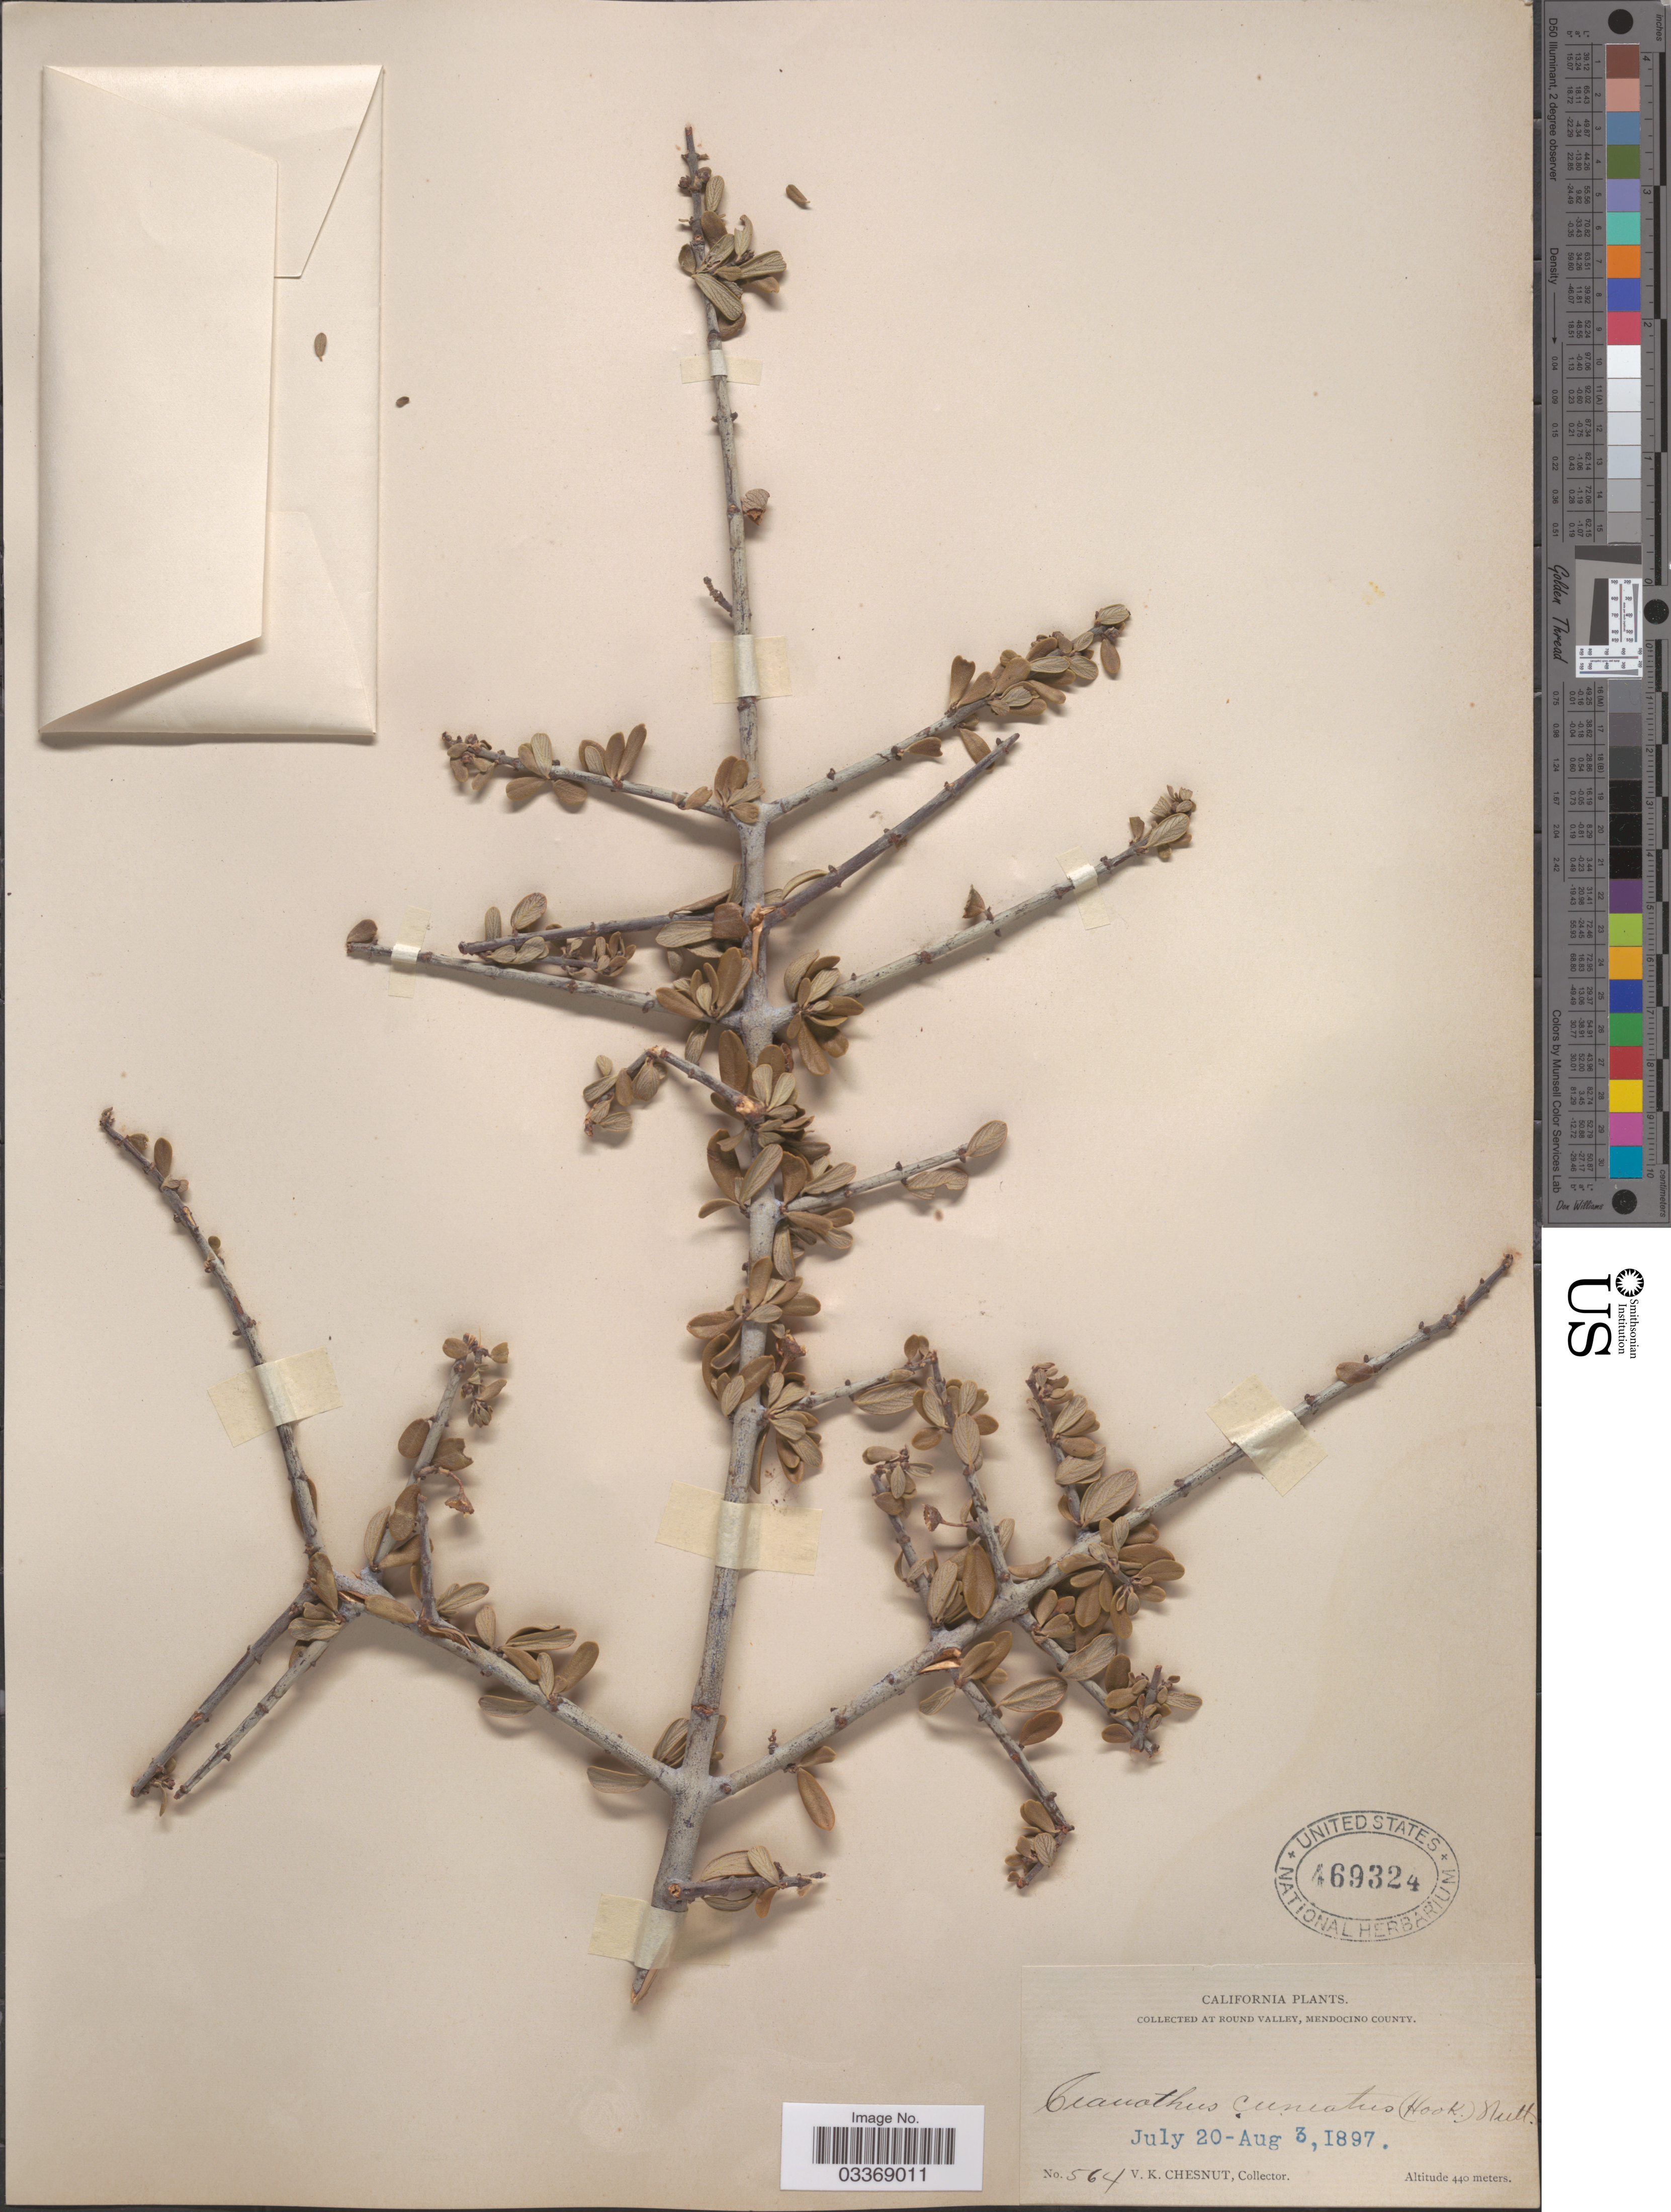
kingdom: Plantae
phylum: Tracheophyta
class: Magnoliopsida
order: Rosales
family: Rhamnaceae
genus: Ceanothus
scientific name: Ceanothus cuneatus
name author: (Hook.) Nutt.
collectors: V. Chesnut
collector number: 564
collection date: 1897-07-20/1897-08-03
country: United States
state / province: California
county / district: Mendocino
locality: Round Valley, Mendocino County.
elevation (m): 440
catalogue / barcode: US 469324